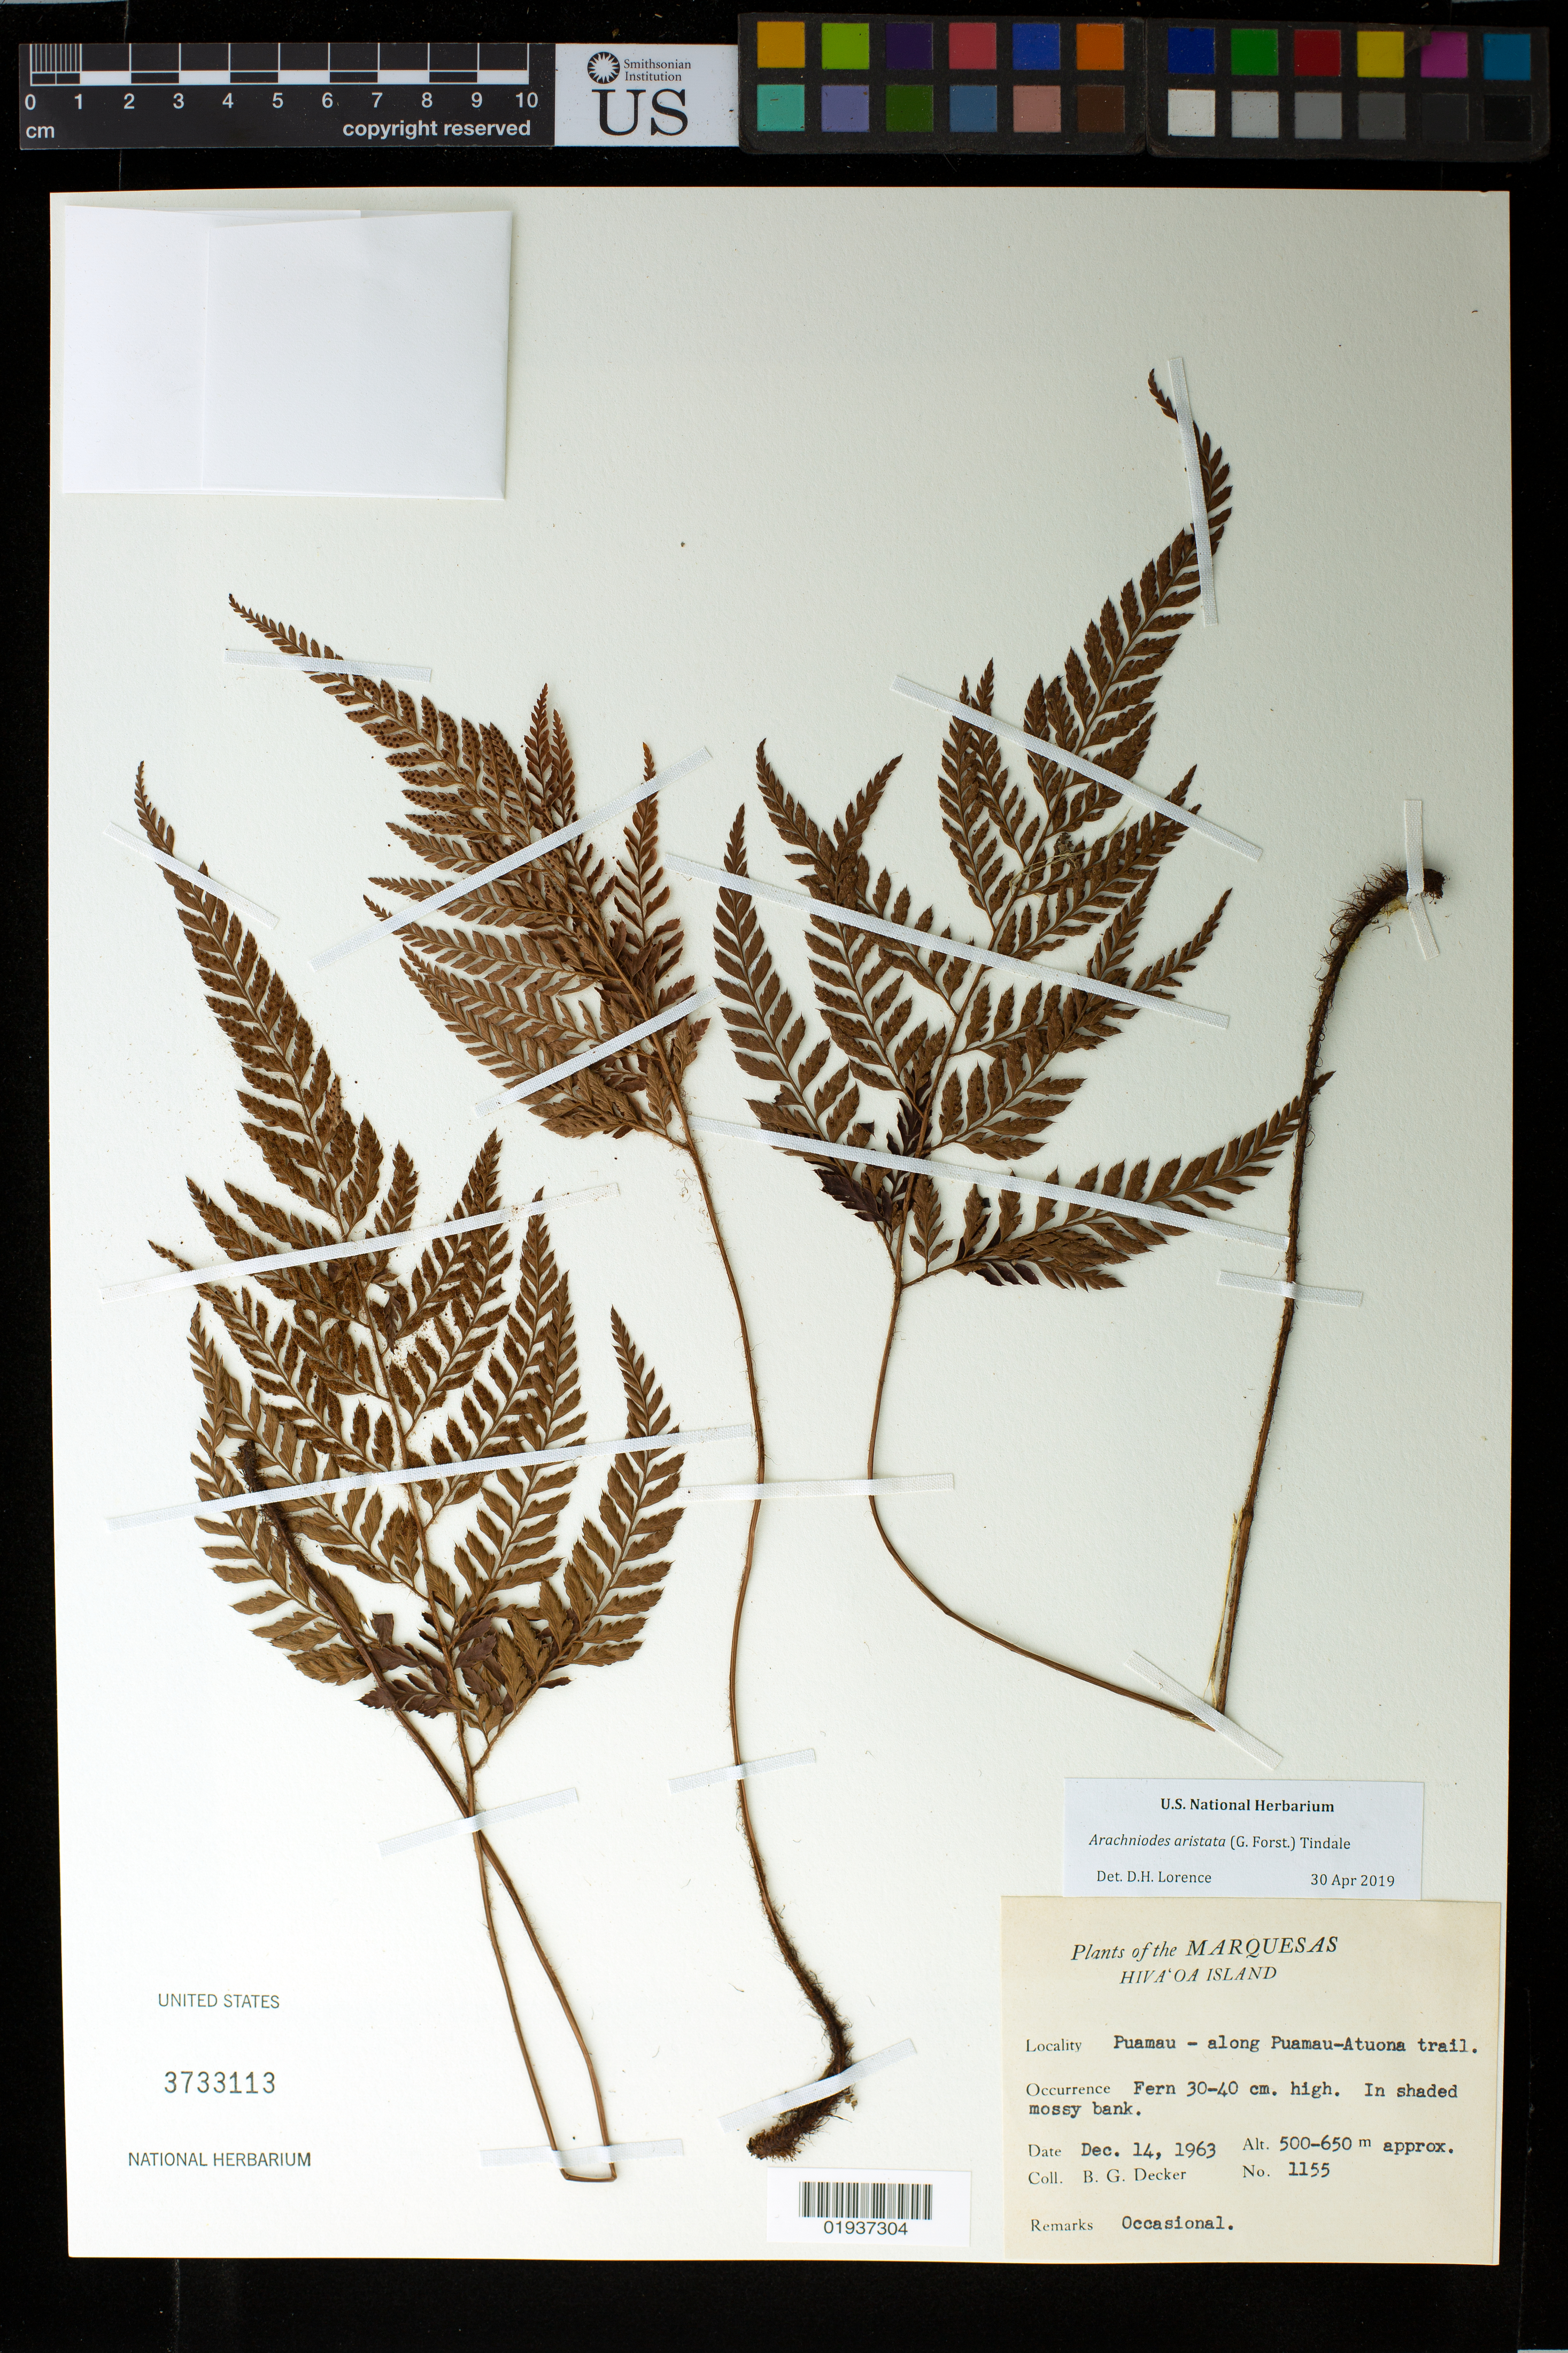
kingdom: Plantae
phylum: Tracheophyta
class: Polypodiopsida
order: Polypodiales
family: Dryopteridaceae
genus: Arachniodes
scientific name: Arachniodes aristata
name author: (G. Forst.) Tindale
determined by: Lorence, David H., (PTBG), National Tropical Botanical Garden (UNITED STATES)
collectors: B. G. Decker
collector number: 1155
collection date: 1963-12-14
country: French Polynesia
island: Hiva Oa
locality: Puamau, along Puamau-Atuona trail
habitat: In shaded mossy bank; occasional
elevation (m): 500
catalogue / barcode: US 3733113